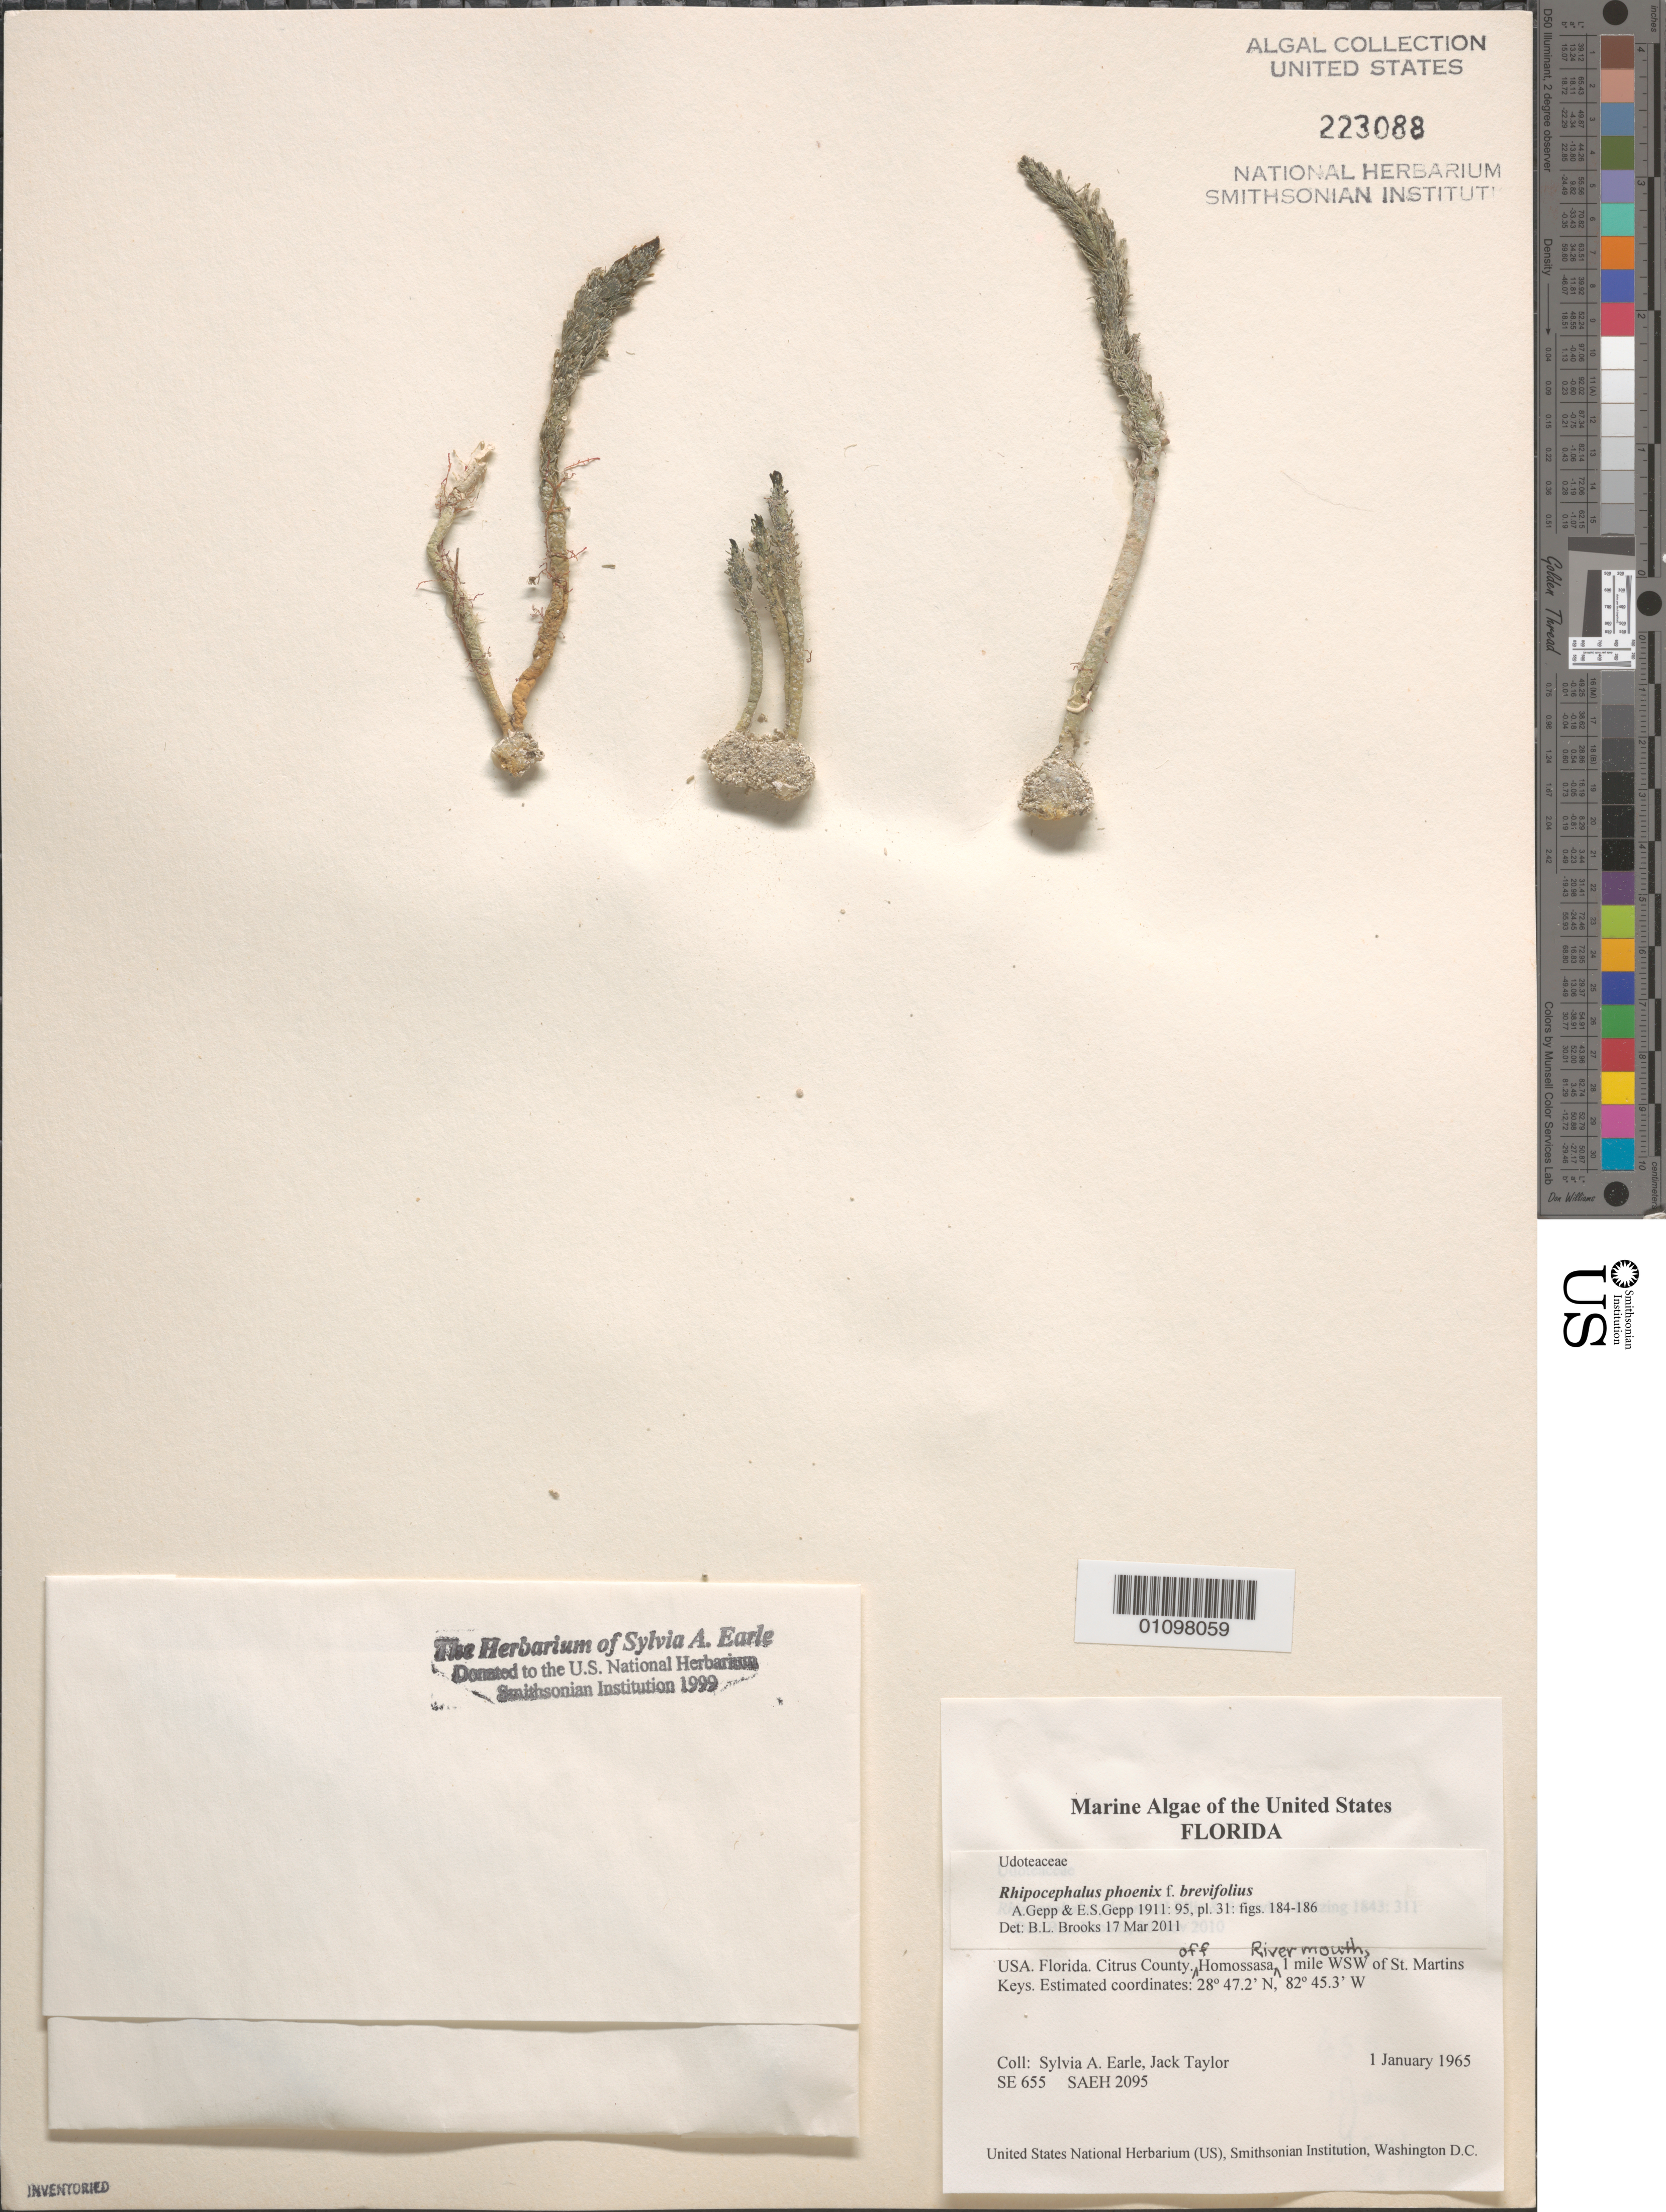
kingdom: Plantae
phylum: Chlorophyta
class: Ulvophyceae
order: Bryopsidales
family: Udoteaceae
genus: Rhipocephalus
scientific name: Rhipocephalus phoenix f. brevifolius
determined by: Brooks, B. L., (BOT), Smithsonian Institution - National Museum of Natural History (UNITED STATES)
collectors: S. A. Earle & J. L. Taylor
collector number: SE 655 & SAEH 2095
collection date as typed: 01 Jan 1965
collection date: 1965-01-01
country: United States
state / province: Florida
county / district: Citrus County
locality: Off Homosassa River mouth, 1 mile west southwest of St. Martins Keys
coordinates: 28 47.2'N, 82 45.3'W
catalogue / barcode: US 223088